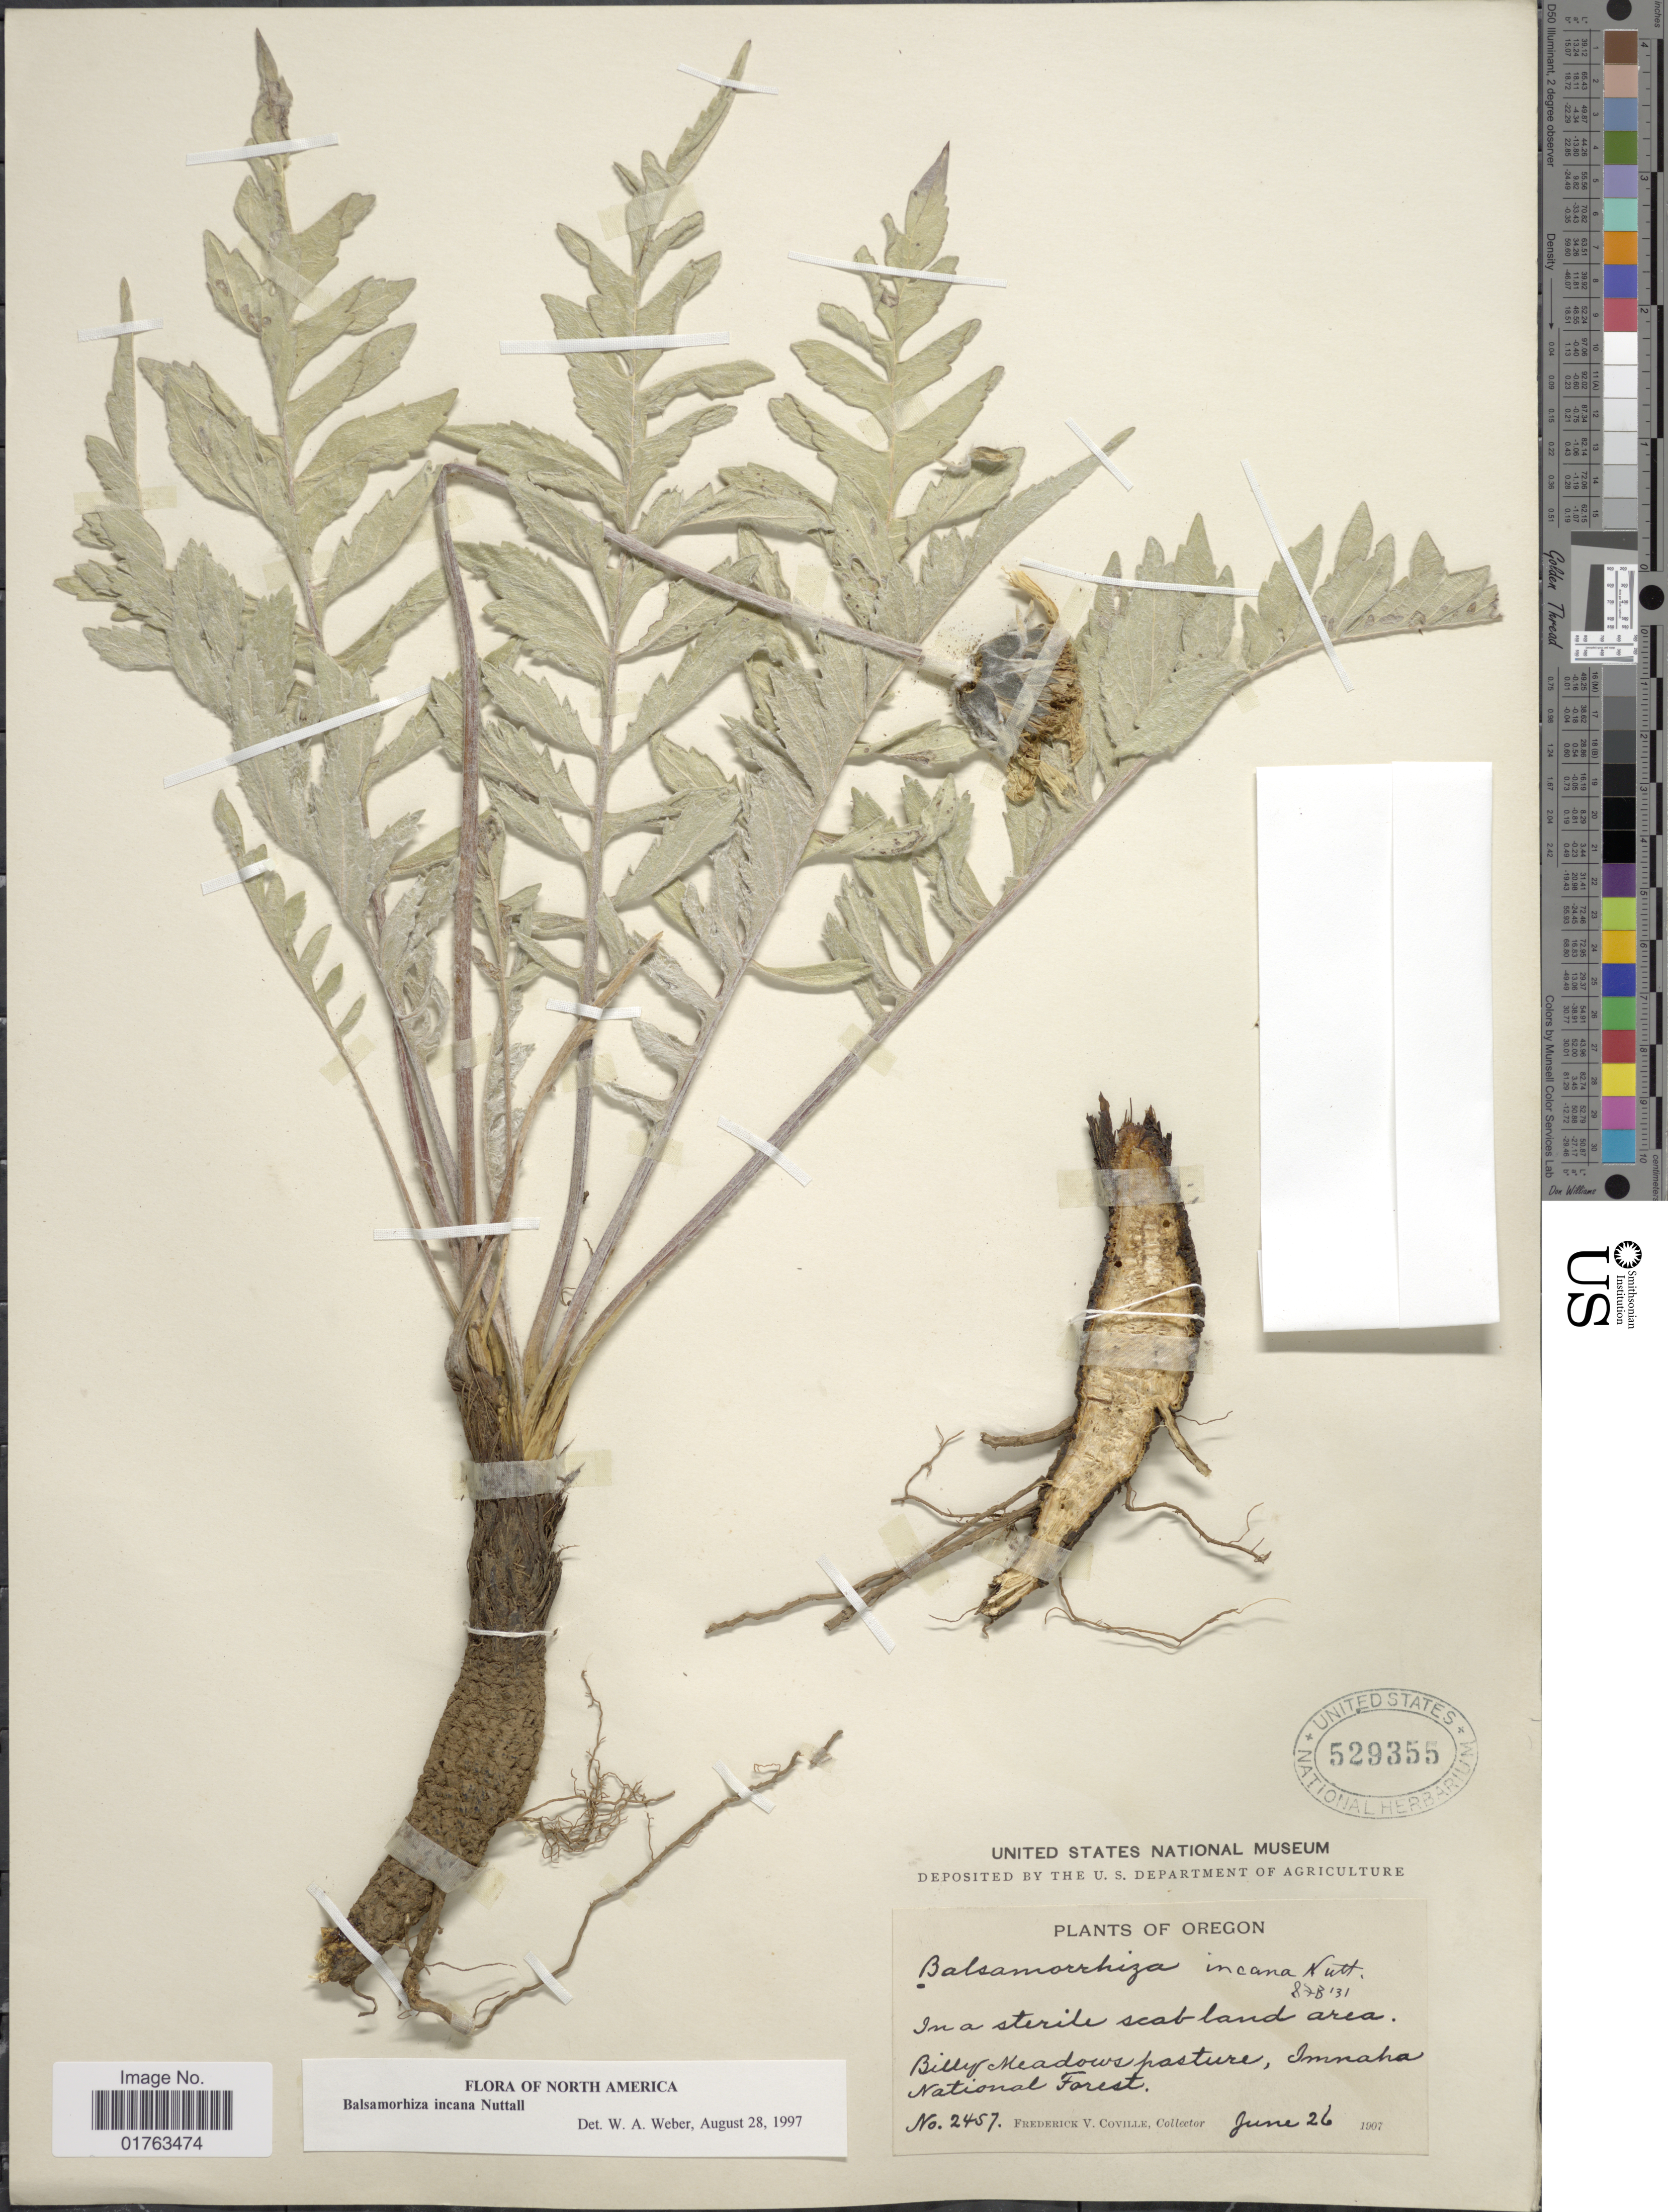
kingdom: Plantae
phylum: Tracheophyta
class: Magnoliopsida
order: Asterales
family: Asteraceae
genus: Balsamorhiza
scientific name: Balsamorhiza incana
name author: Nutt.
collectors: F. V. Coville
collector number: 2457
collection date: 1907-06-26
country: United States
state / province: Oregon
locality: In a sterile scabland area. Billy Meadows pasture, Imnaha National Forest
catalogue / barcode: US 529355